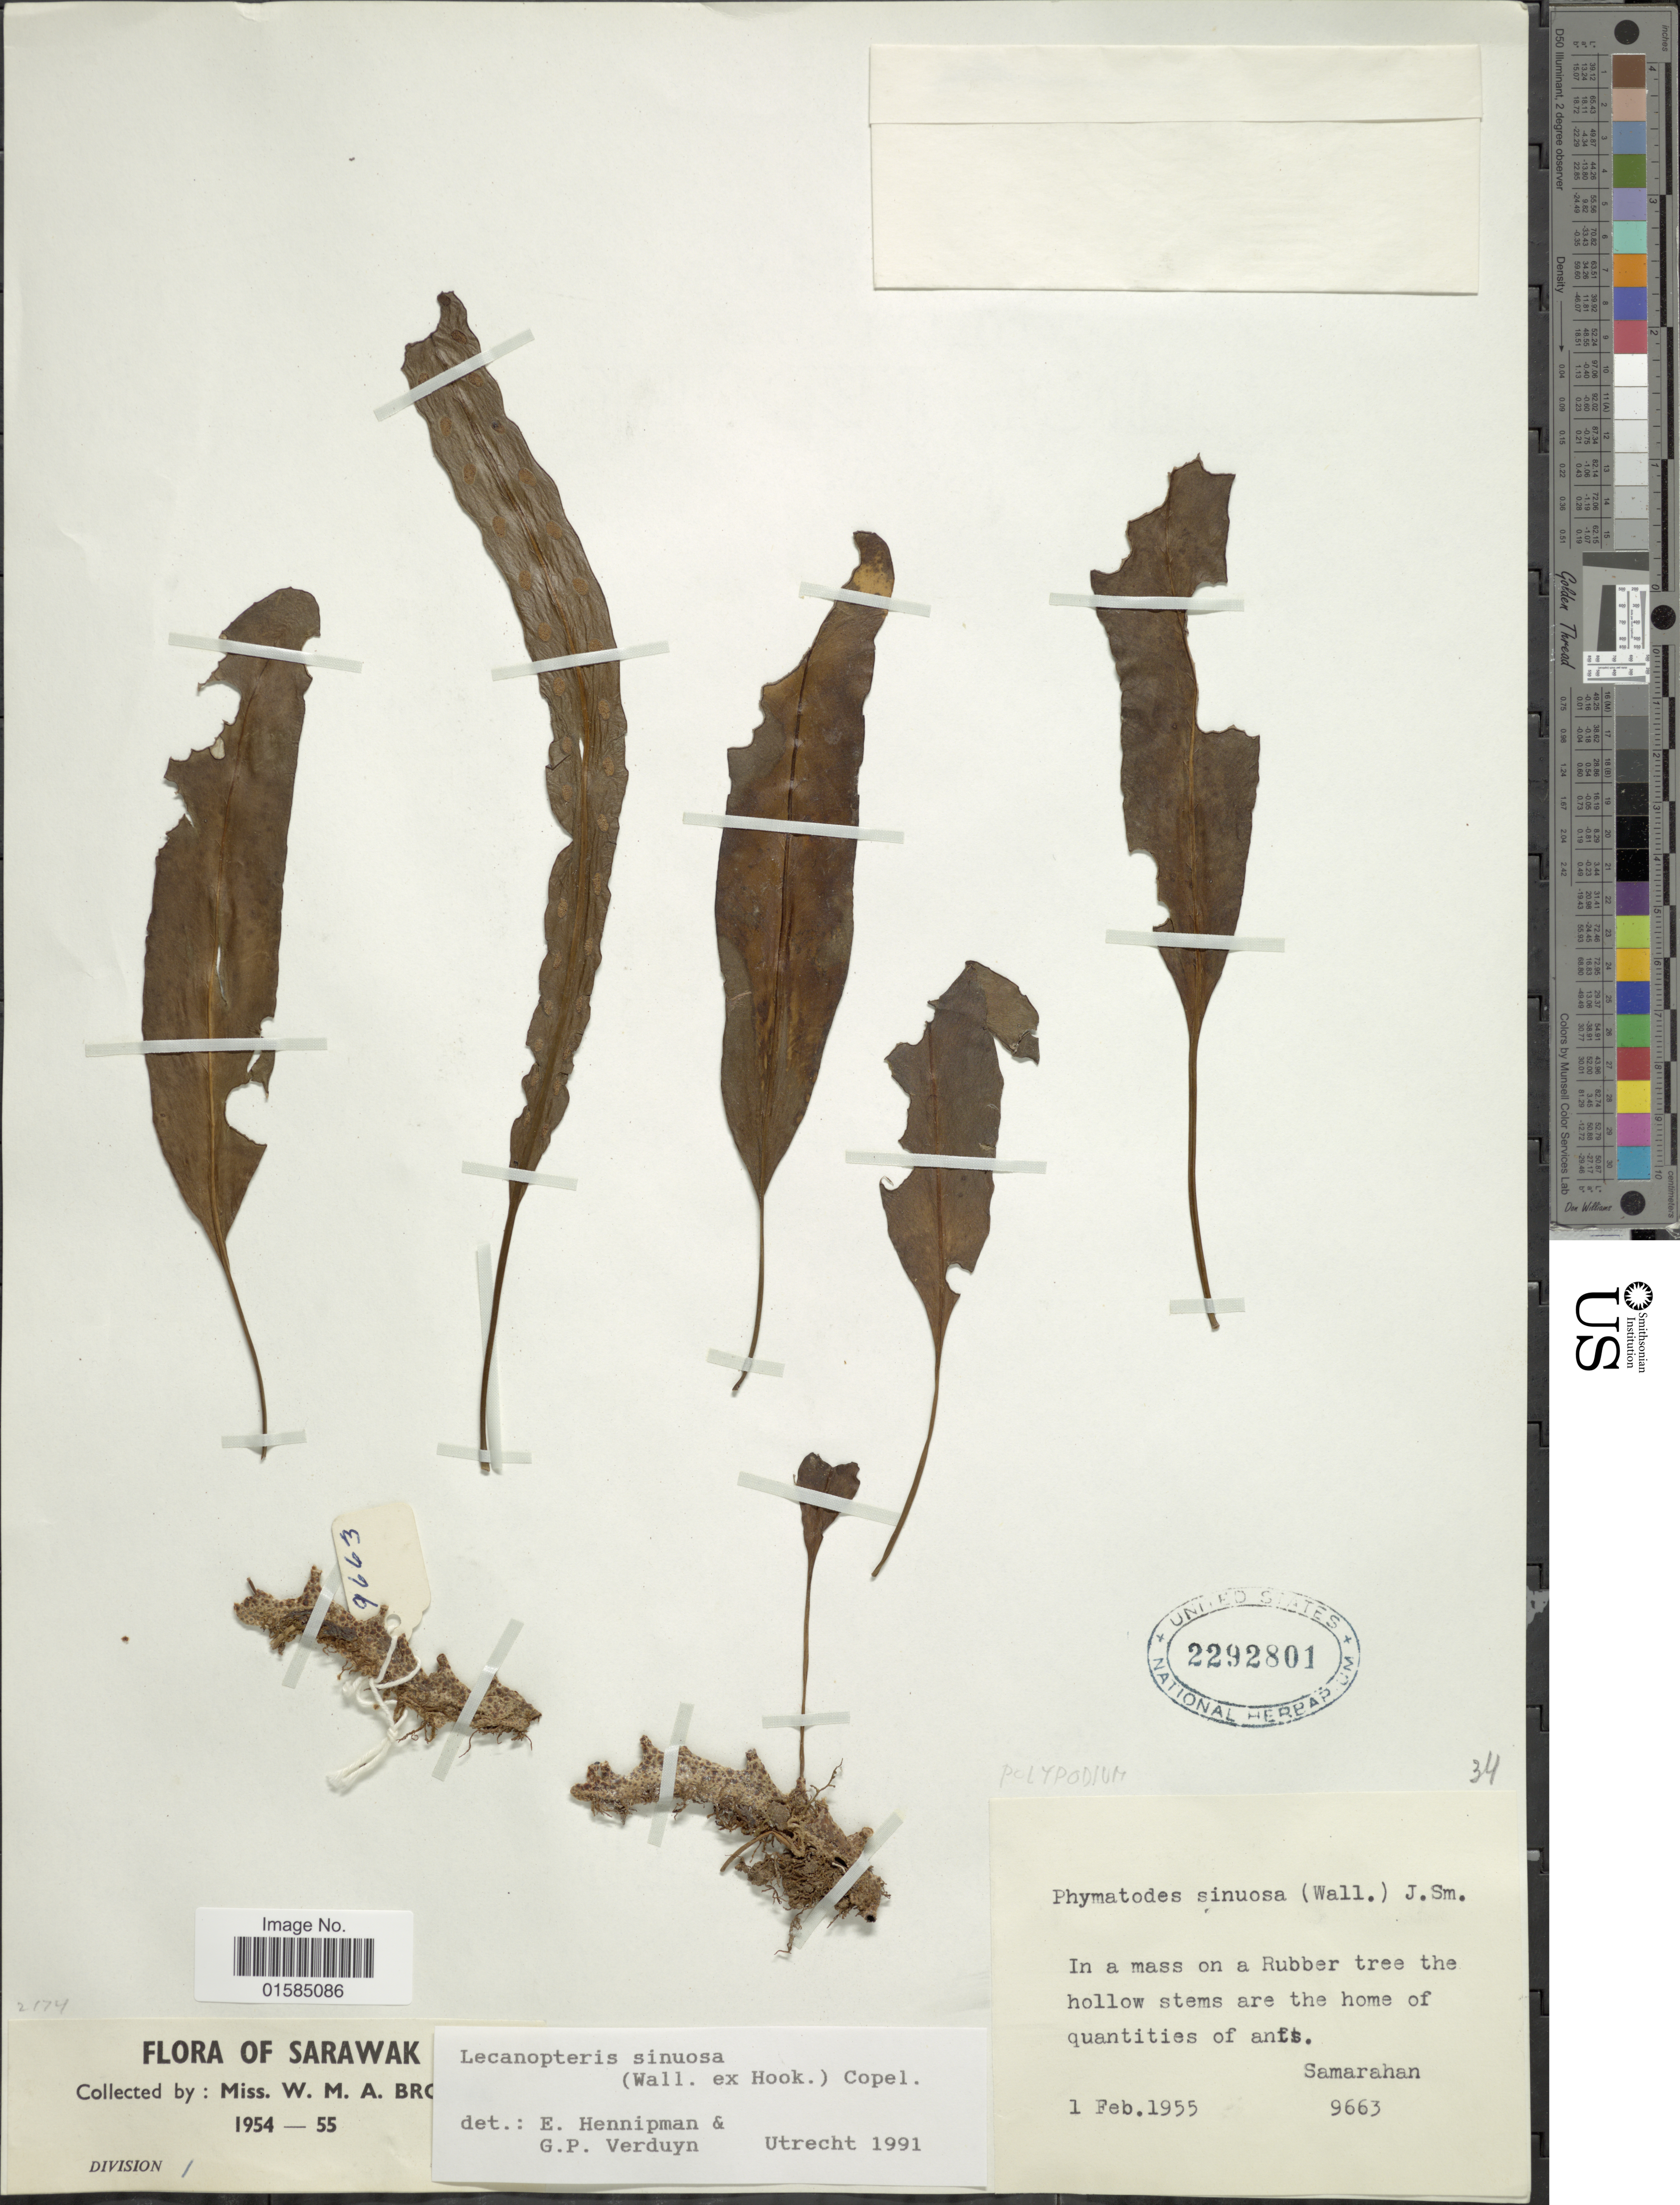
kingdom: Plantae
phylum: Tracheophyta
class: Polypodiopsida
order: Polypodiales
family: Polypodiaceae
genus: Lecanopteris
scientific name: Lecanopteris sinuosa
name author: (Wall. ex Hook.) Copel.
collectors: W. Brooke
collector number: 9663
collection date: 1955-02-01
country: Malaysia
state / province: Sarawak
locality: Sarawak. In a mass on a rubber tree. Samarahan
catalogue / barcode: US 2292801